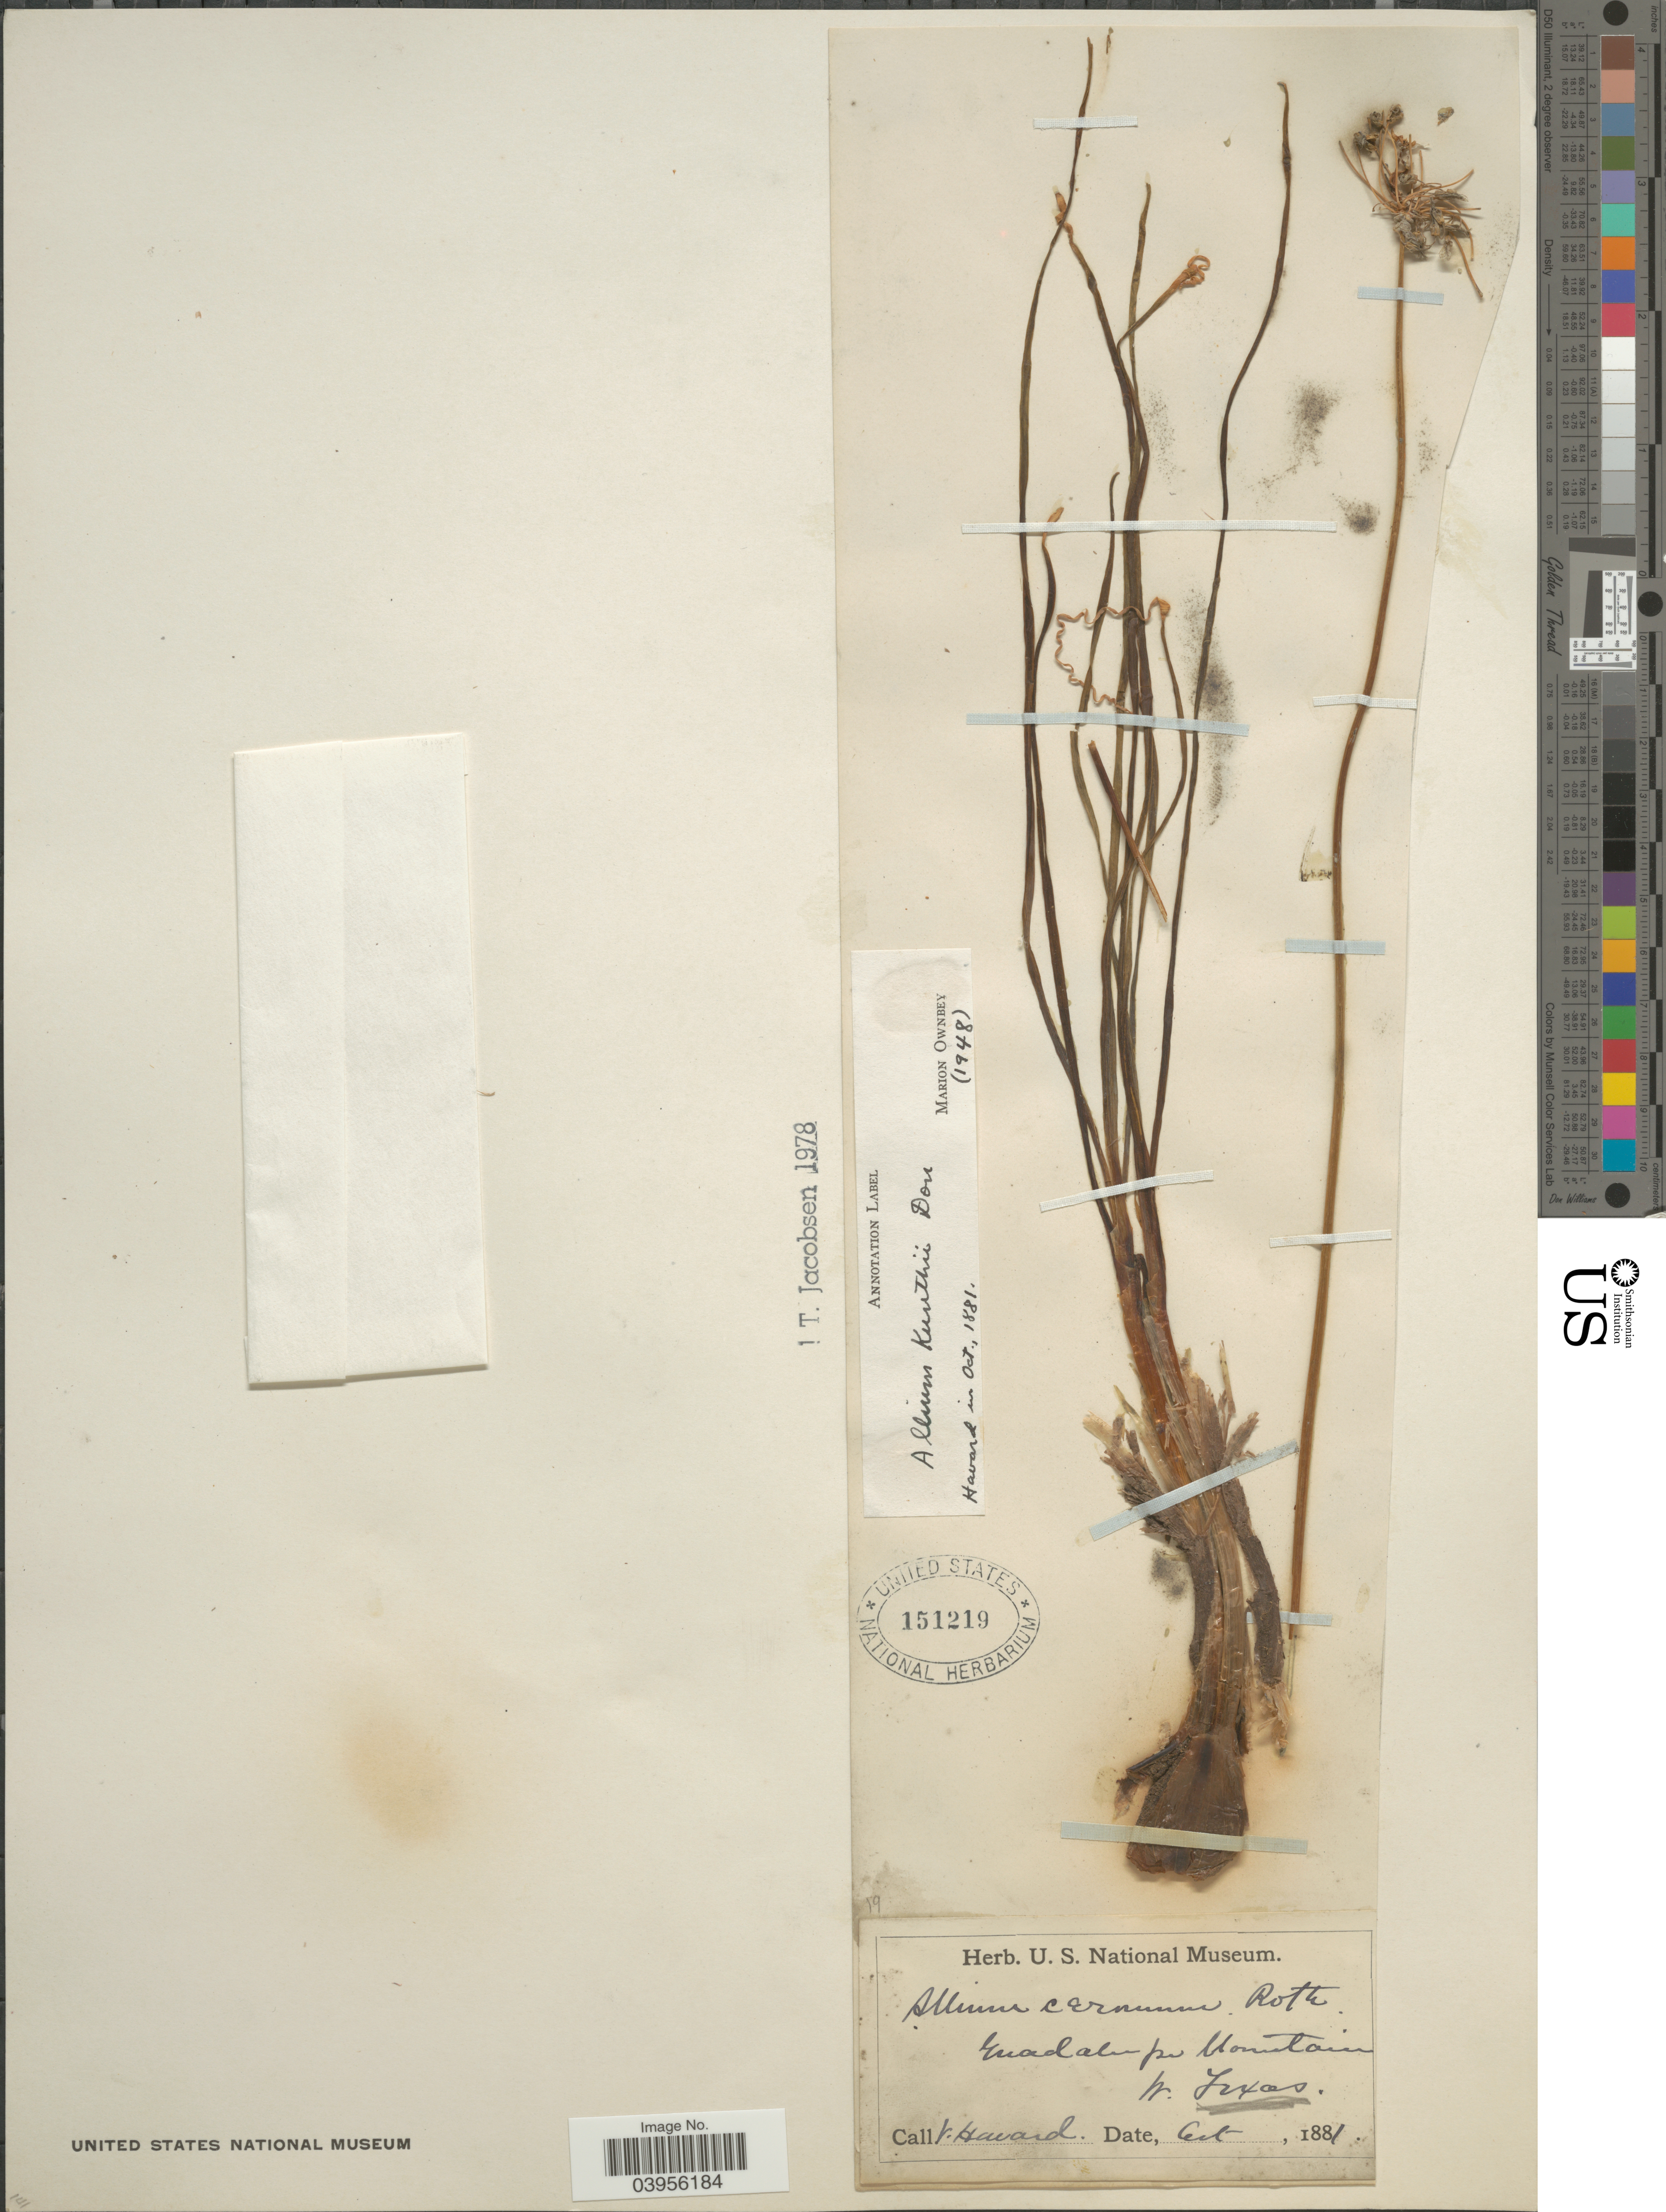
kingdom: Plantae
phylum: Tracheophyta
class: Liliopsida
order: Asparagales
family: Amaryllidaceae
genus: Allium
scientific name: Allium kunthii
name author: G. Don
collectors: V. Havard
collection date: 1881-08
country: United States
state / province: Texas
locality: Guadalupe Mountain. W. Texas.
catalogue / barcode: US 151219